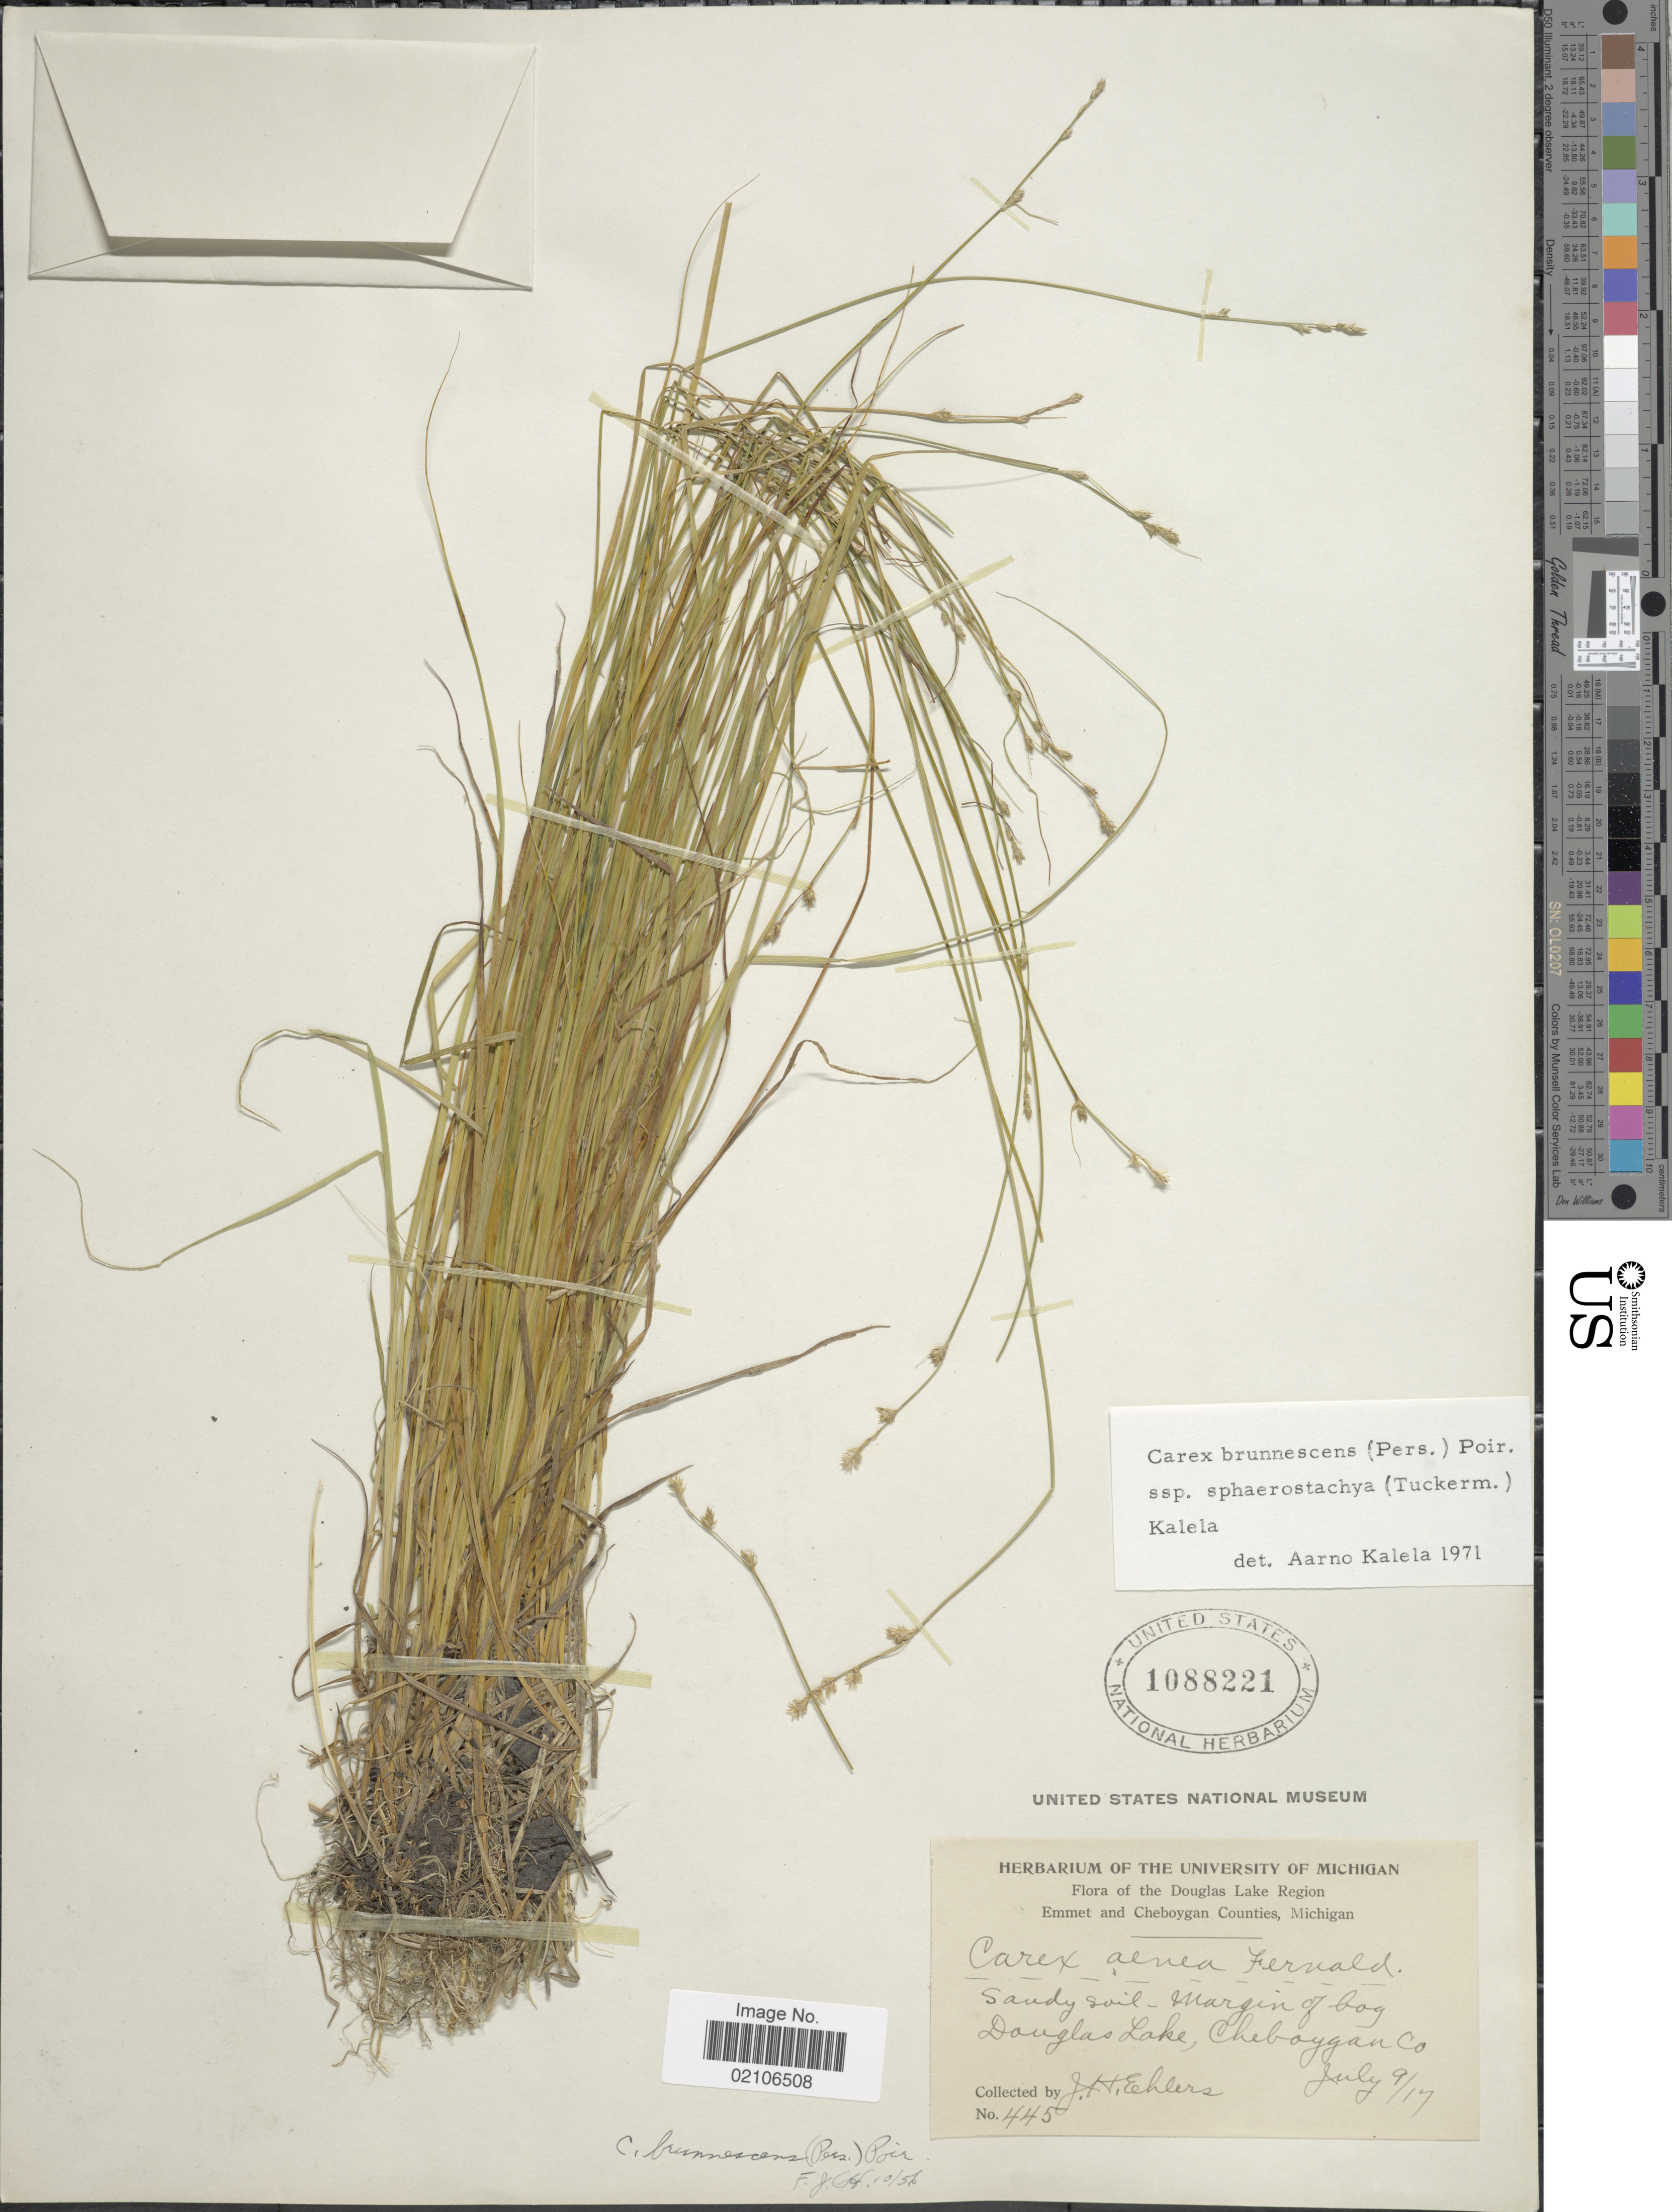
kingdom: Plantae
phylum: Tracheophyta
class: Liliopsida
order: Poales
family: Cyperaceae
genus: Carex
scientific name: Carex brunnescens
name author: (Pers.) Poir.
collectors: J. H. Ehlers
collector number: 445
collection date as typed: Transcribed d/m/y: 9/7/17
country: United States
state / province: Michigan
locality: Douglas Lake Region, Emmet and Cheboygan Counties, Douglas Lake, Cheboygan Co.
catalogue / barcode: US 1088221